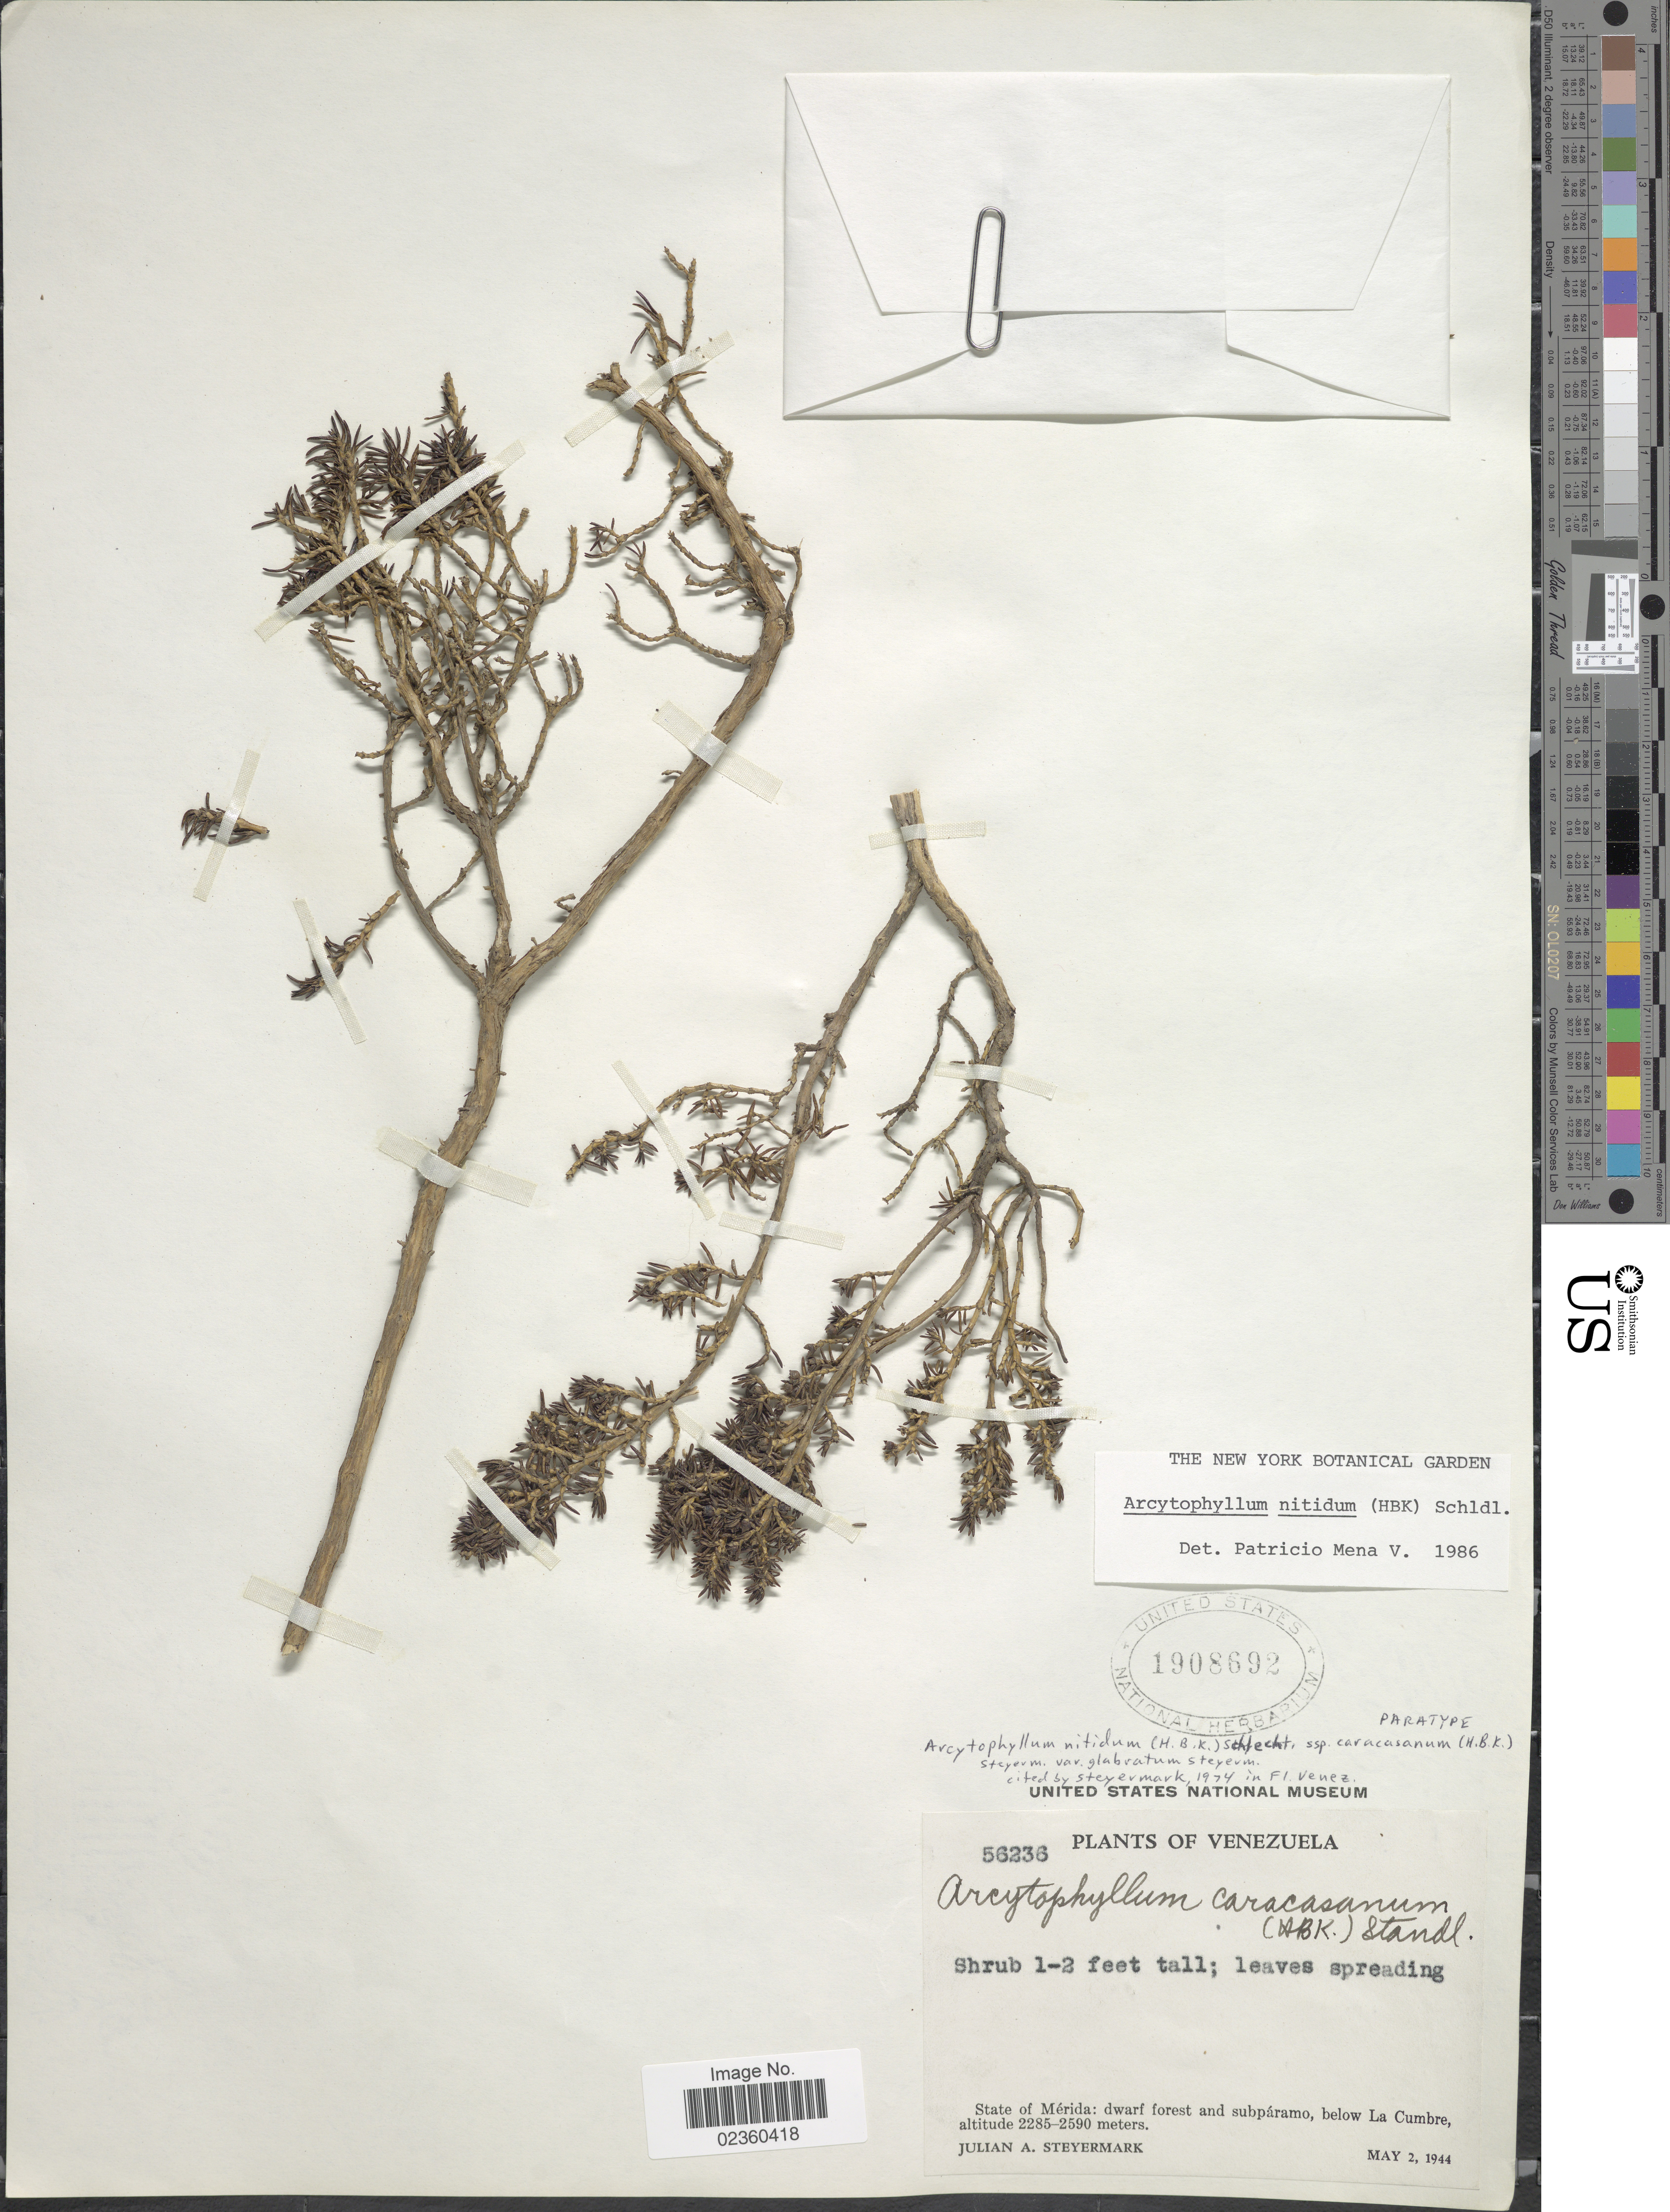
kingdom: Plantae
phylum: Tracheophyta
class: Magnoliopsida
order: Gentianales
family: Rubiaceae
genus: Arcytophyllum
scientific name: Arcytophyllum nitidum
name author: (Kunth) Schltdl.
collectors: J. Steyermark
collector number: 56236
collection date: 1944-05-02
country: Venezuela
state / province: Mérida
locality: Dwarf forest and subpáramo, below La Cumbre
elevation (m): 2285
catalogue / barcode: US 1908692